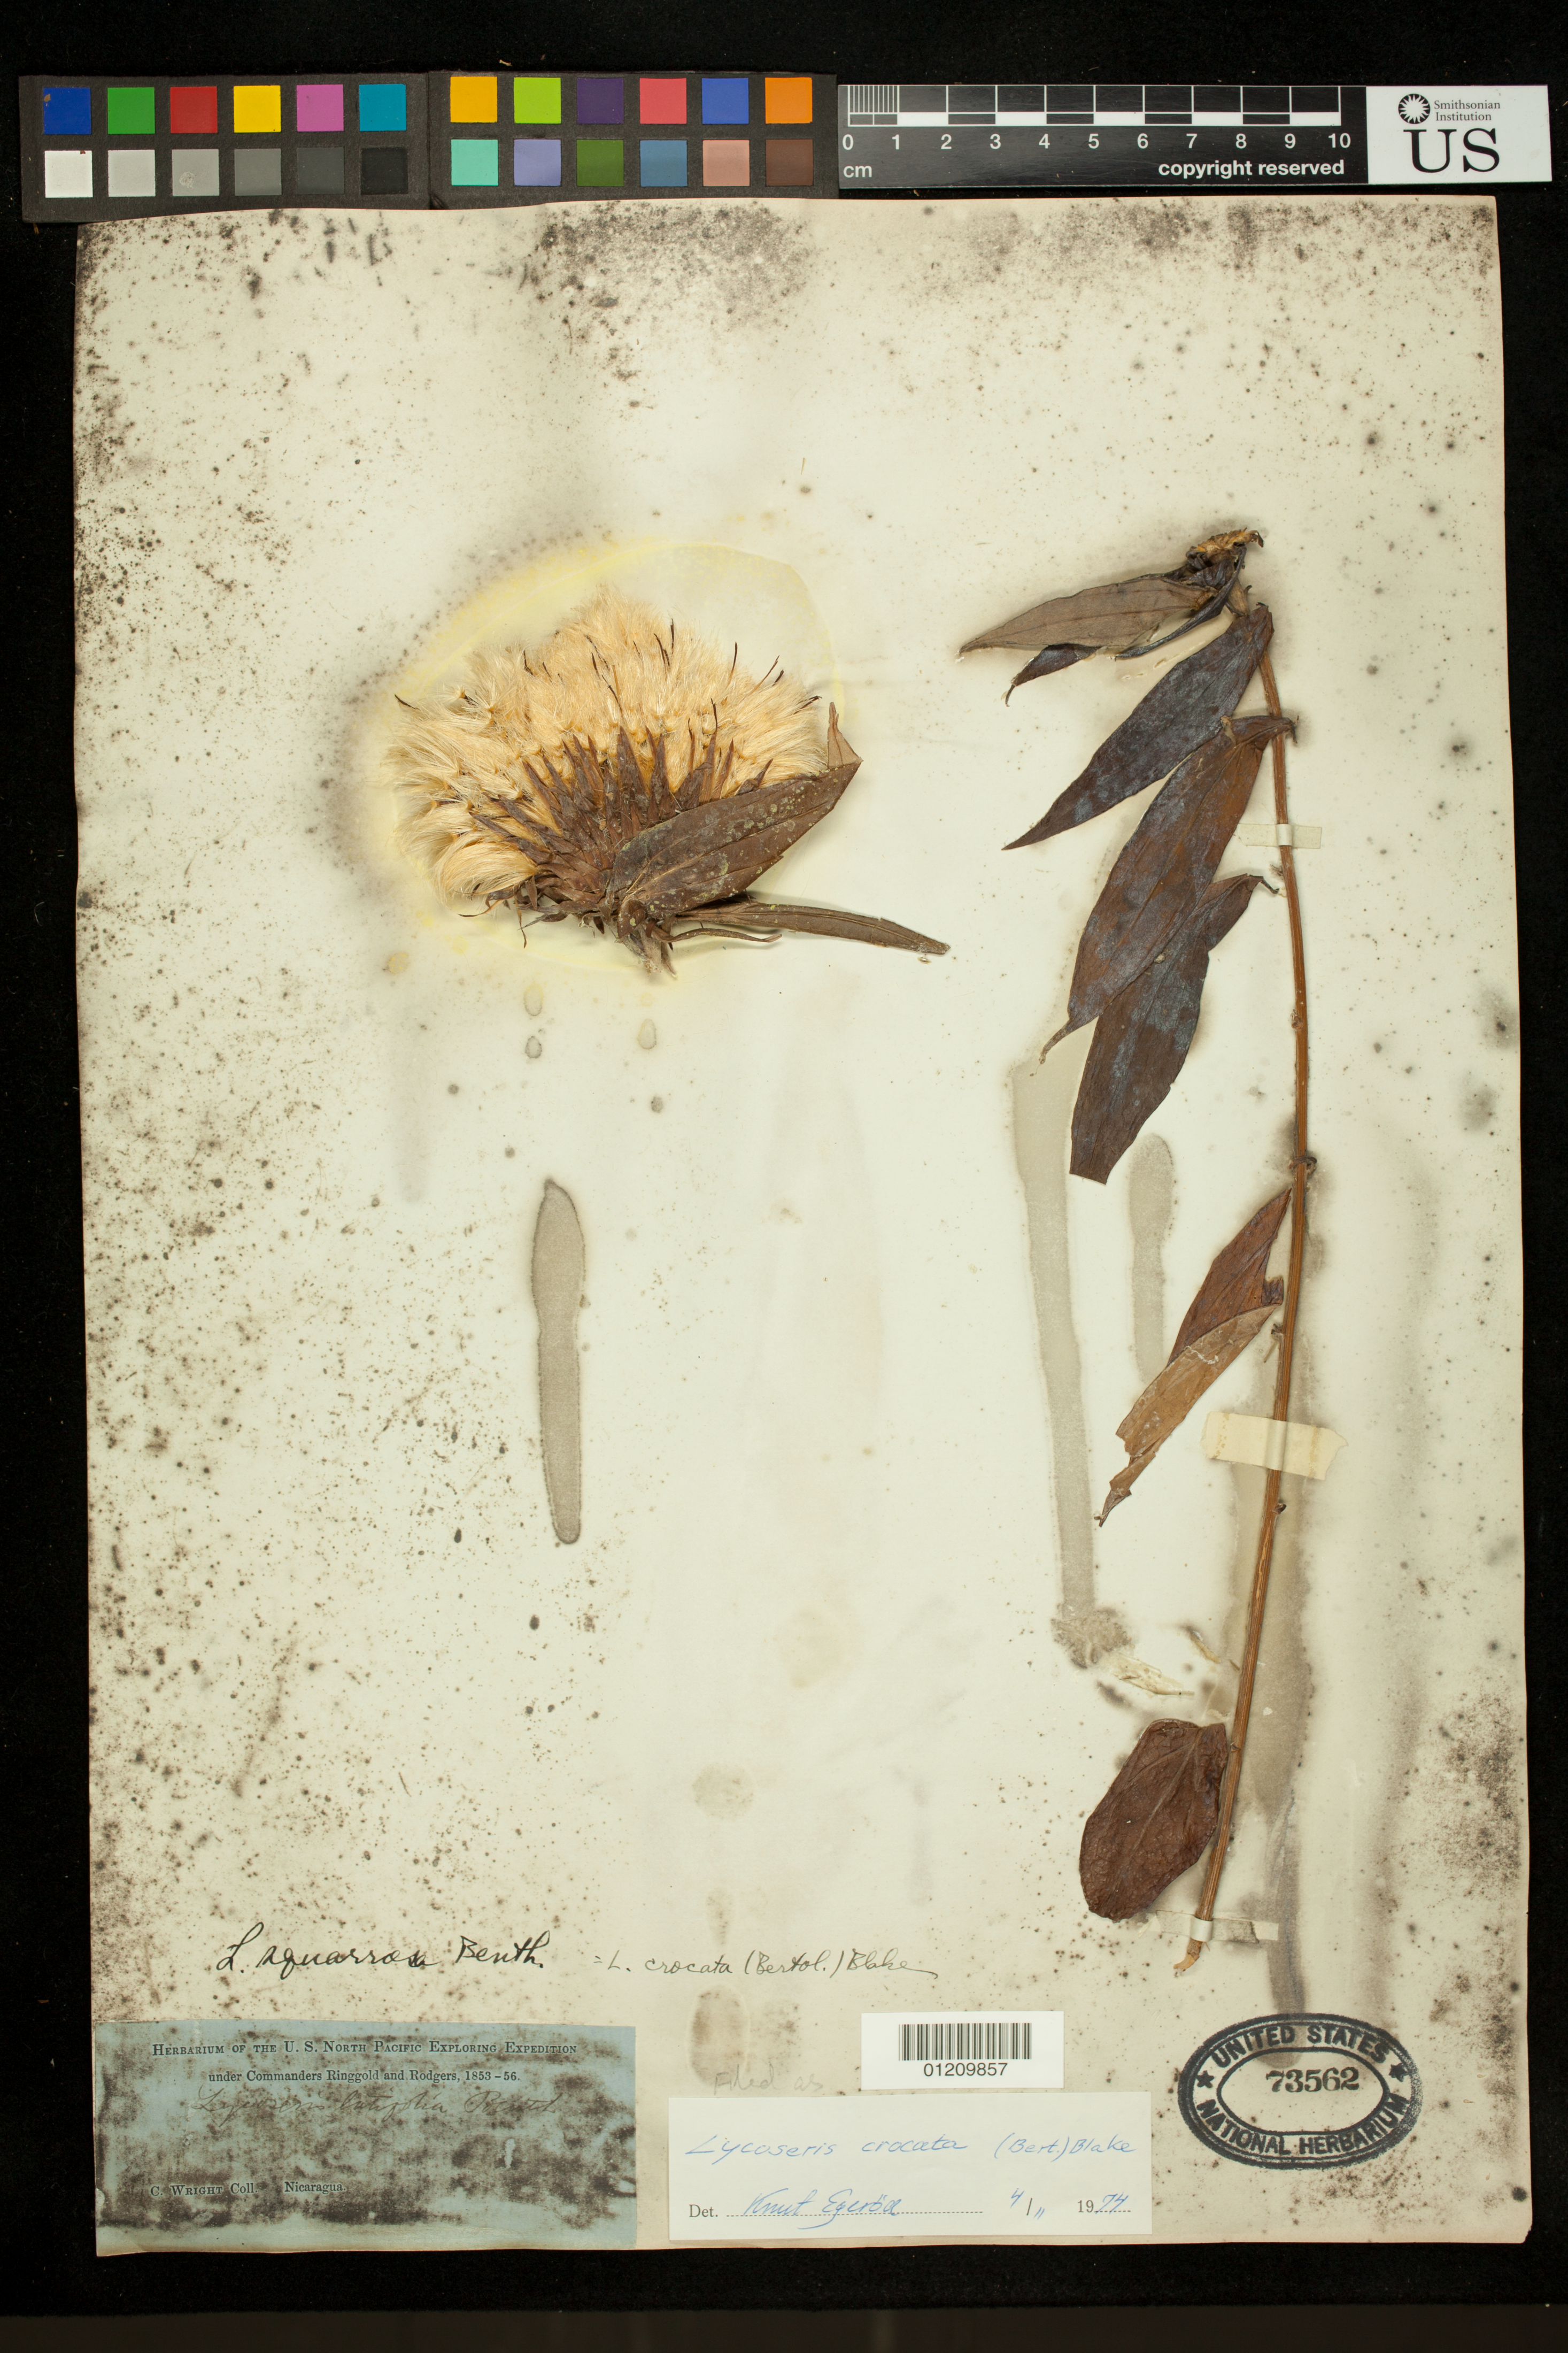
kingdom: Plantae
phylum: Tracheophyta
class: Magnoliopsida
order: Asterales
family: Asteraceae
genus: Lycoseris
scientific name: Lycoseris crocata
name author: S.F. Blake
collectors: C. Wright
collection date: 1853/1856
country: Nicaragua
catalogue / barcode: US 73562